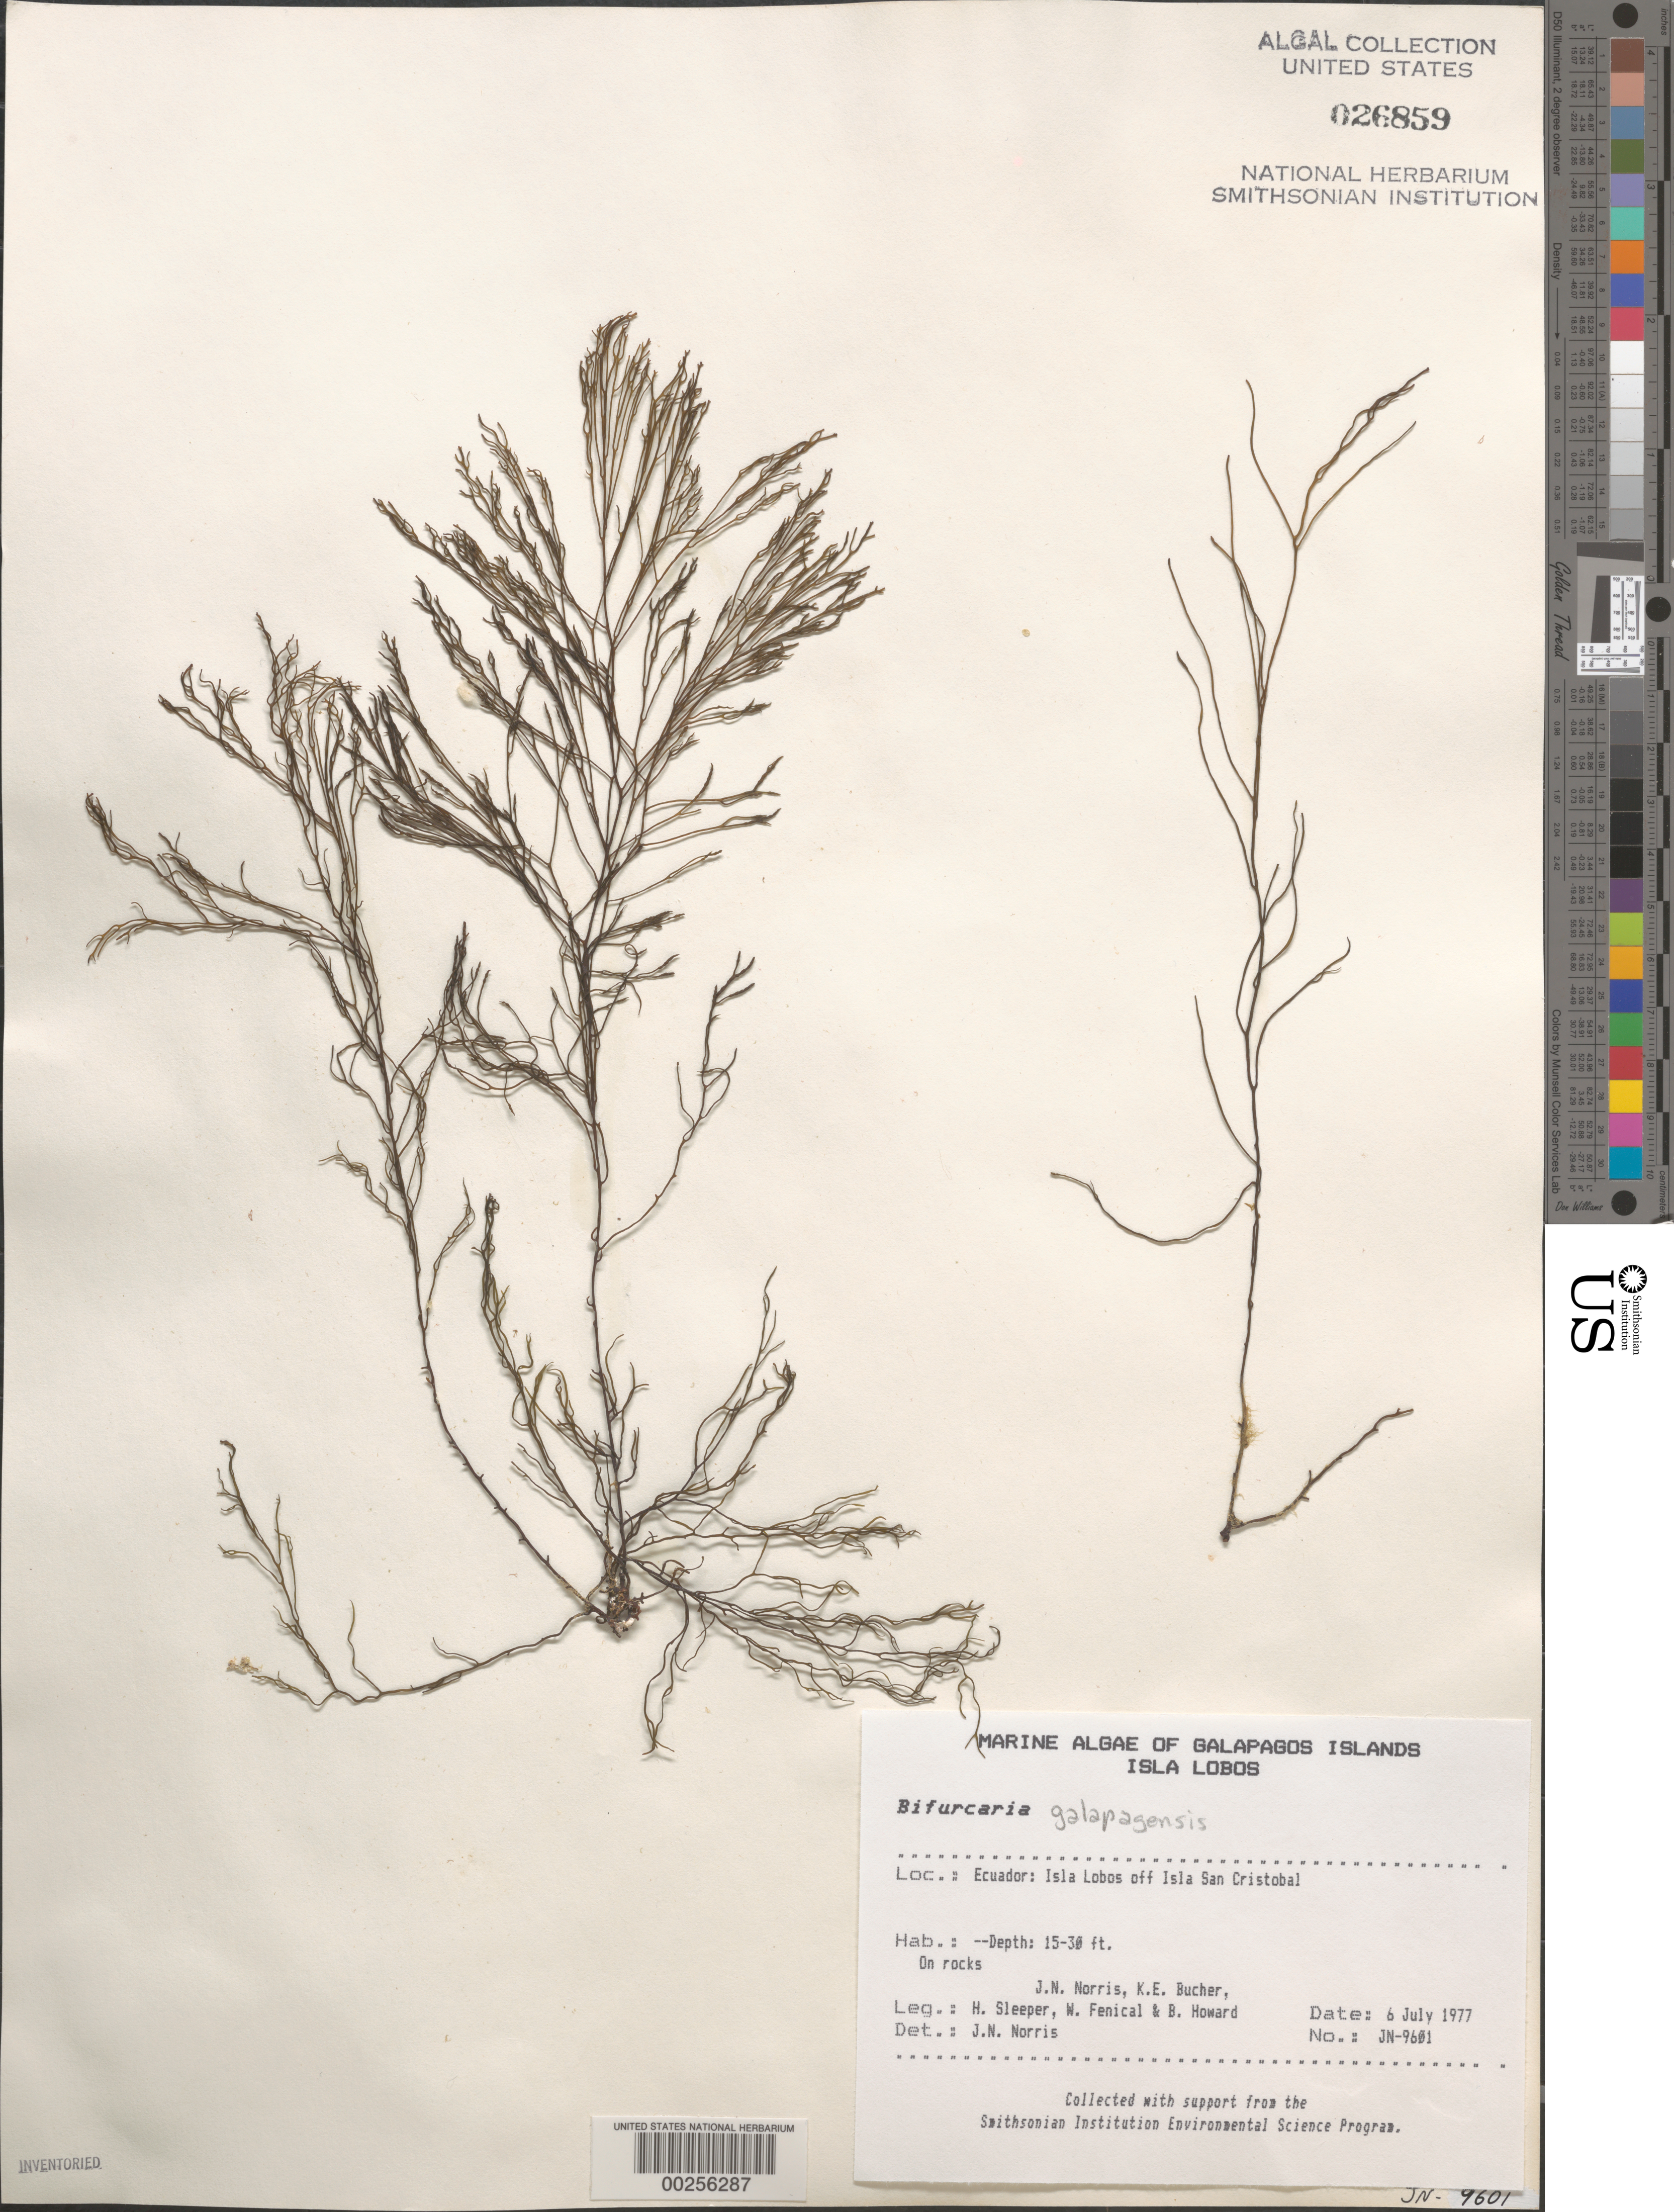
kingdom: Chromista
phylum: Ochrophyta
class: Phaeophyceae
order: Fucales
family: Sargassaceae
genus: Bifurcaria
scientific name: Bifurcaria galapagensis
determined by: Norris, James N.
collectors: J. N. Norris, K. E. Bucher, H. Sleeper, W. Fenical & B. Howard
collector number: JN-9601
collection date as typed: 06 Jul 1977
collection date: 1977-07-06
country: Ecuador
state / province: Colón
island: Lobos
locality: Off Isla San Cristóbal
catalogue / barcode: US 26859